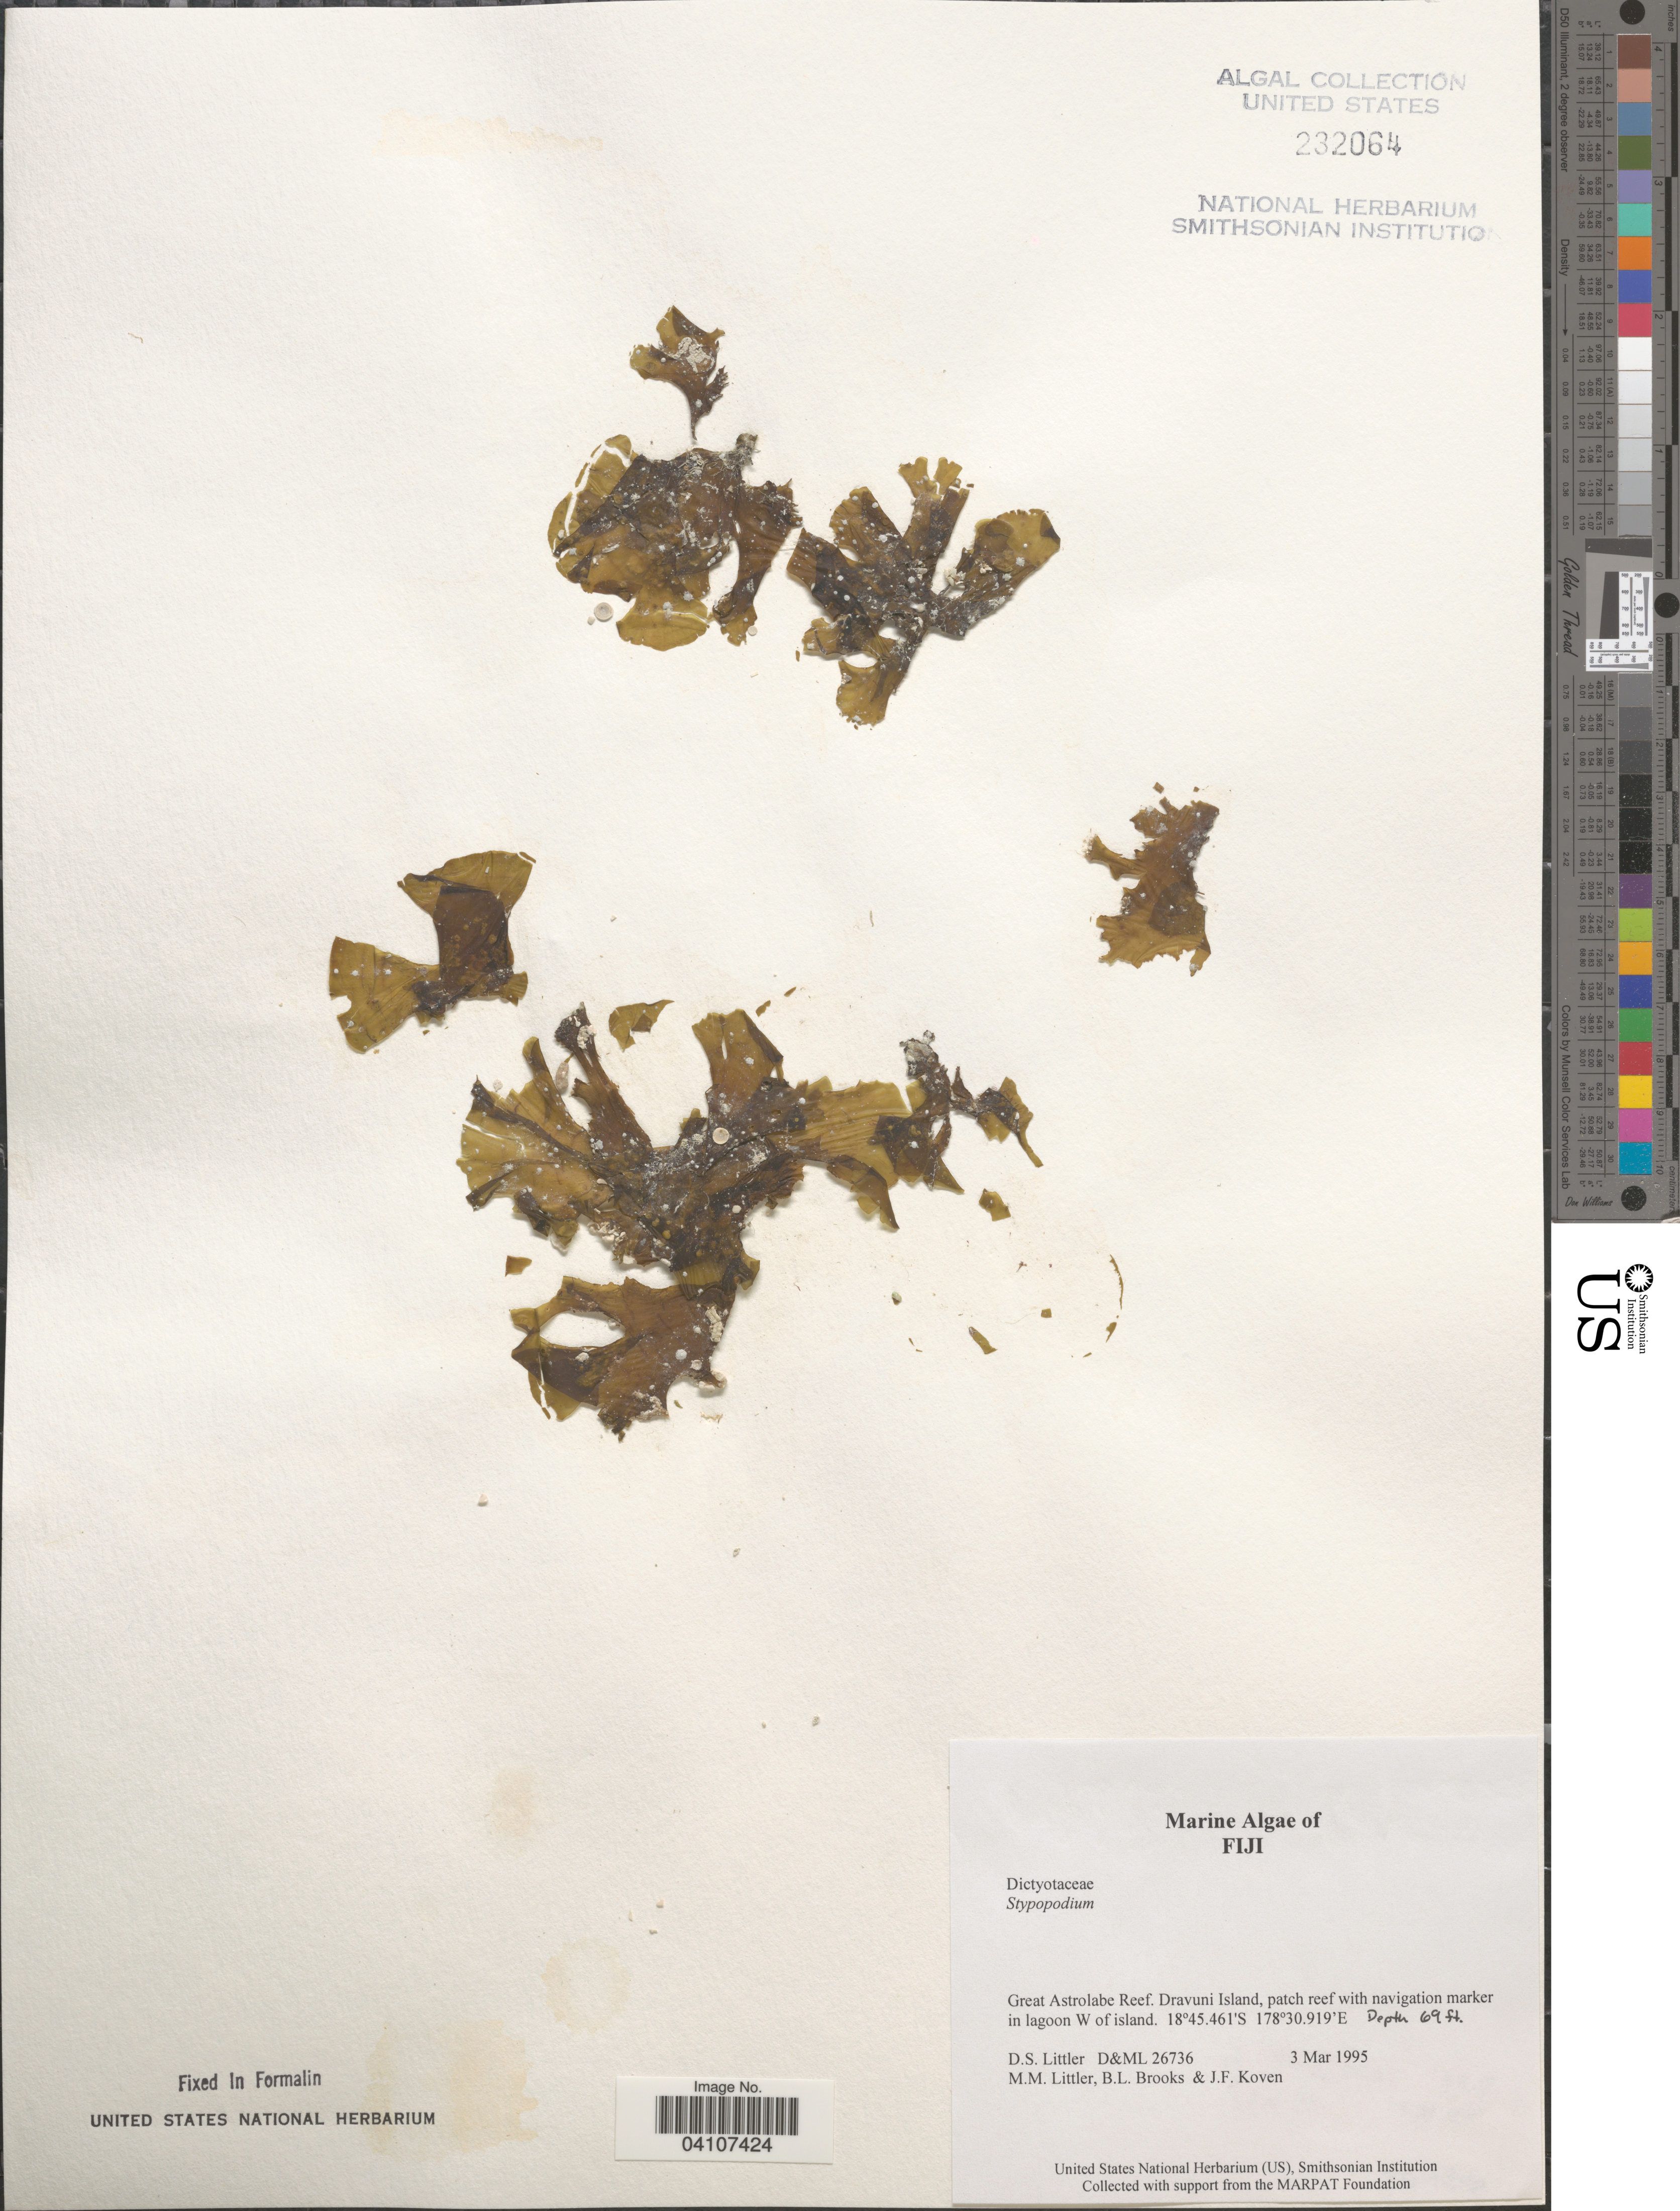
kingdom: Chromista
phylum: Ochrophyta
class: Phaeophyceae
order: Dictyotales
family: Dictyotaceae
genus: Stypopodium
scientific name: Stypopodium sp.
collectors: D. S. Littler, B. Brooks & J. Koven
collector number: D&ML 26736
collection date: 1995-03-03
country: Fiji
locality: Great Astrolabe Reef. Dravuni Island, patch reef with navigation marker in lagoon W of island.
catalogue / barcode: US 232064